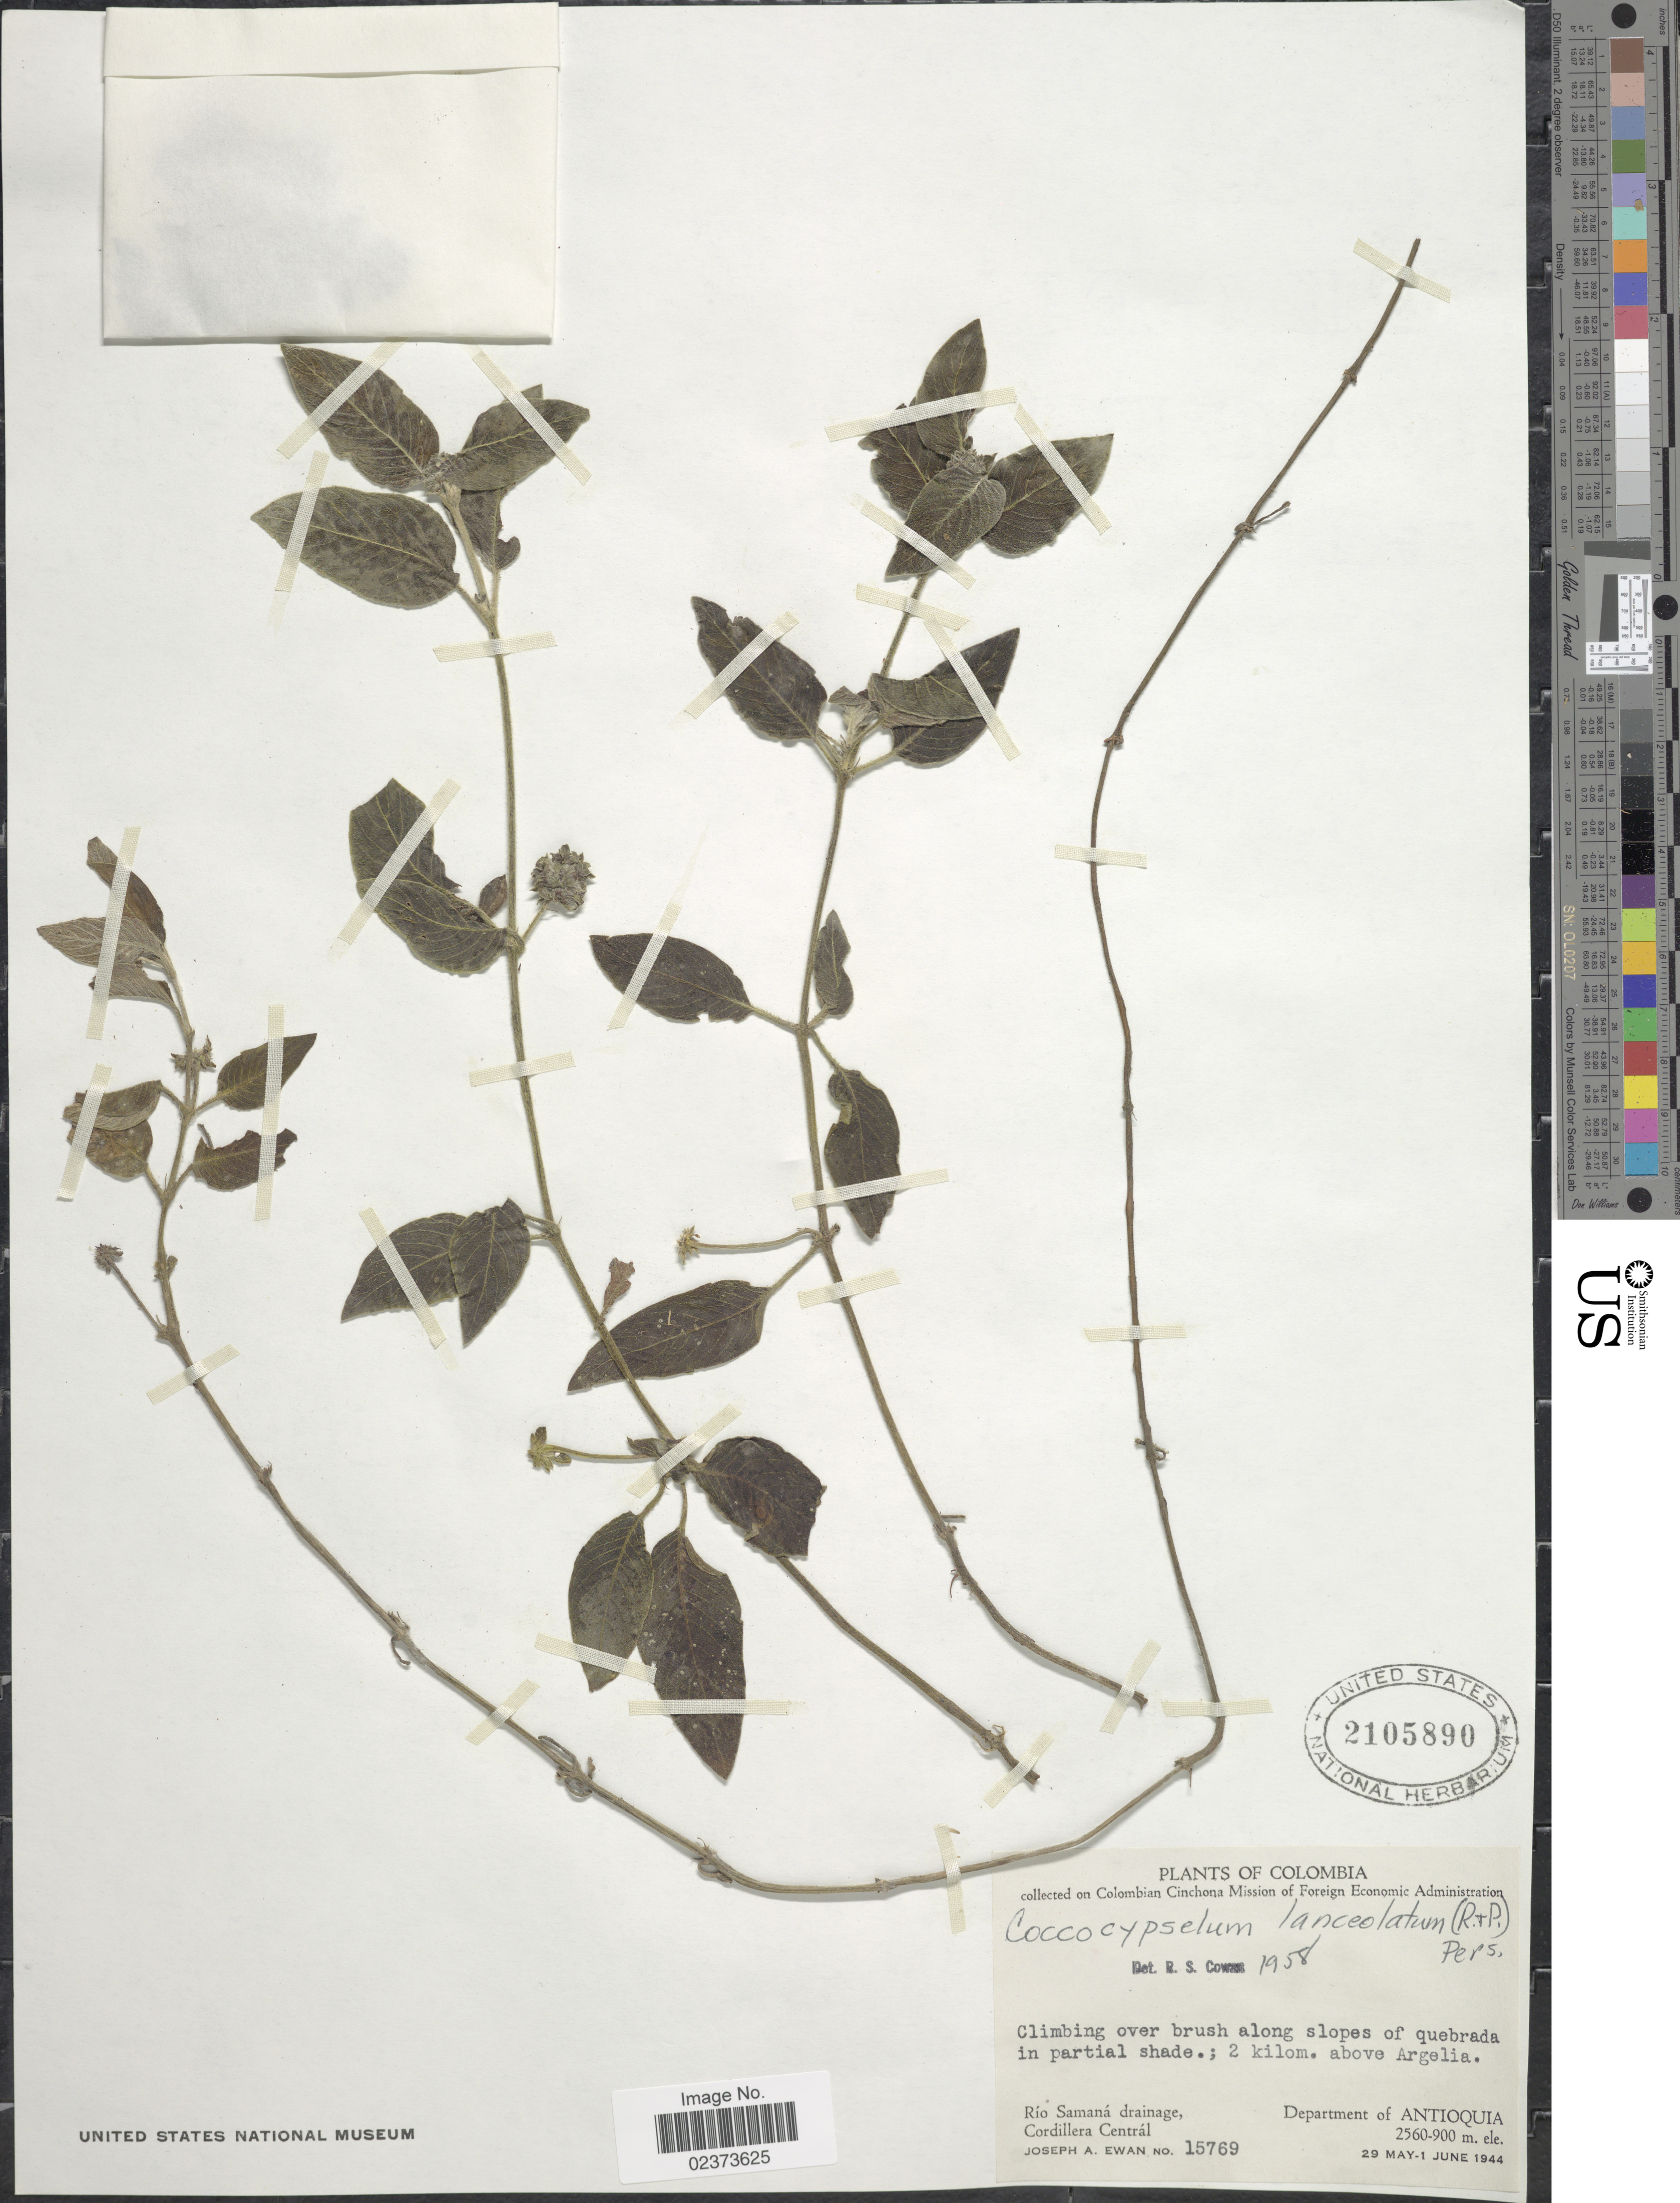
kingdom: Plantae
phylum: Tracheophyta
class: Magnoliopsida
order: Gentianales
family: Rubiaceae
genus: Coccocypselum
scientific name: Coccocypselum lanceolatum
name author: (Ruiz & Pav.) Pers.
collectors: J. A. Ewan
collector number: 15769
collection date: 1944-05-29/1944-06-01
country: Colombia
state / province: Antioquia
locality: Climbing over brush along slopes of quebrada in partial shade.; 2 kilom above Argelia, Río Samaná drainage, Cordillera Centrál, Department of Antioquia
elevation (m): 900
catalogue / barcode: US 2105890